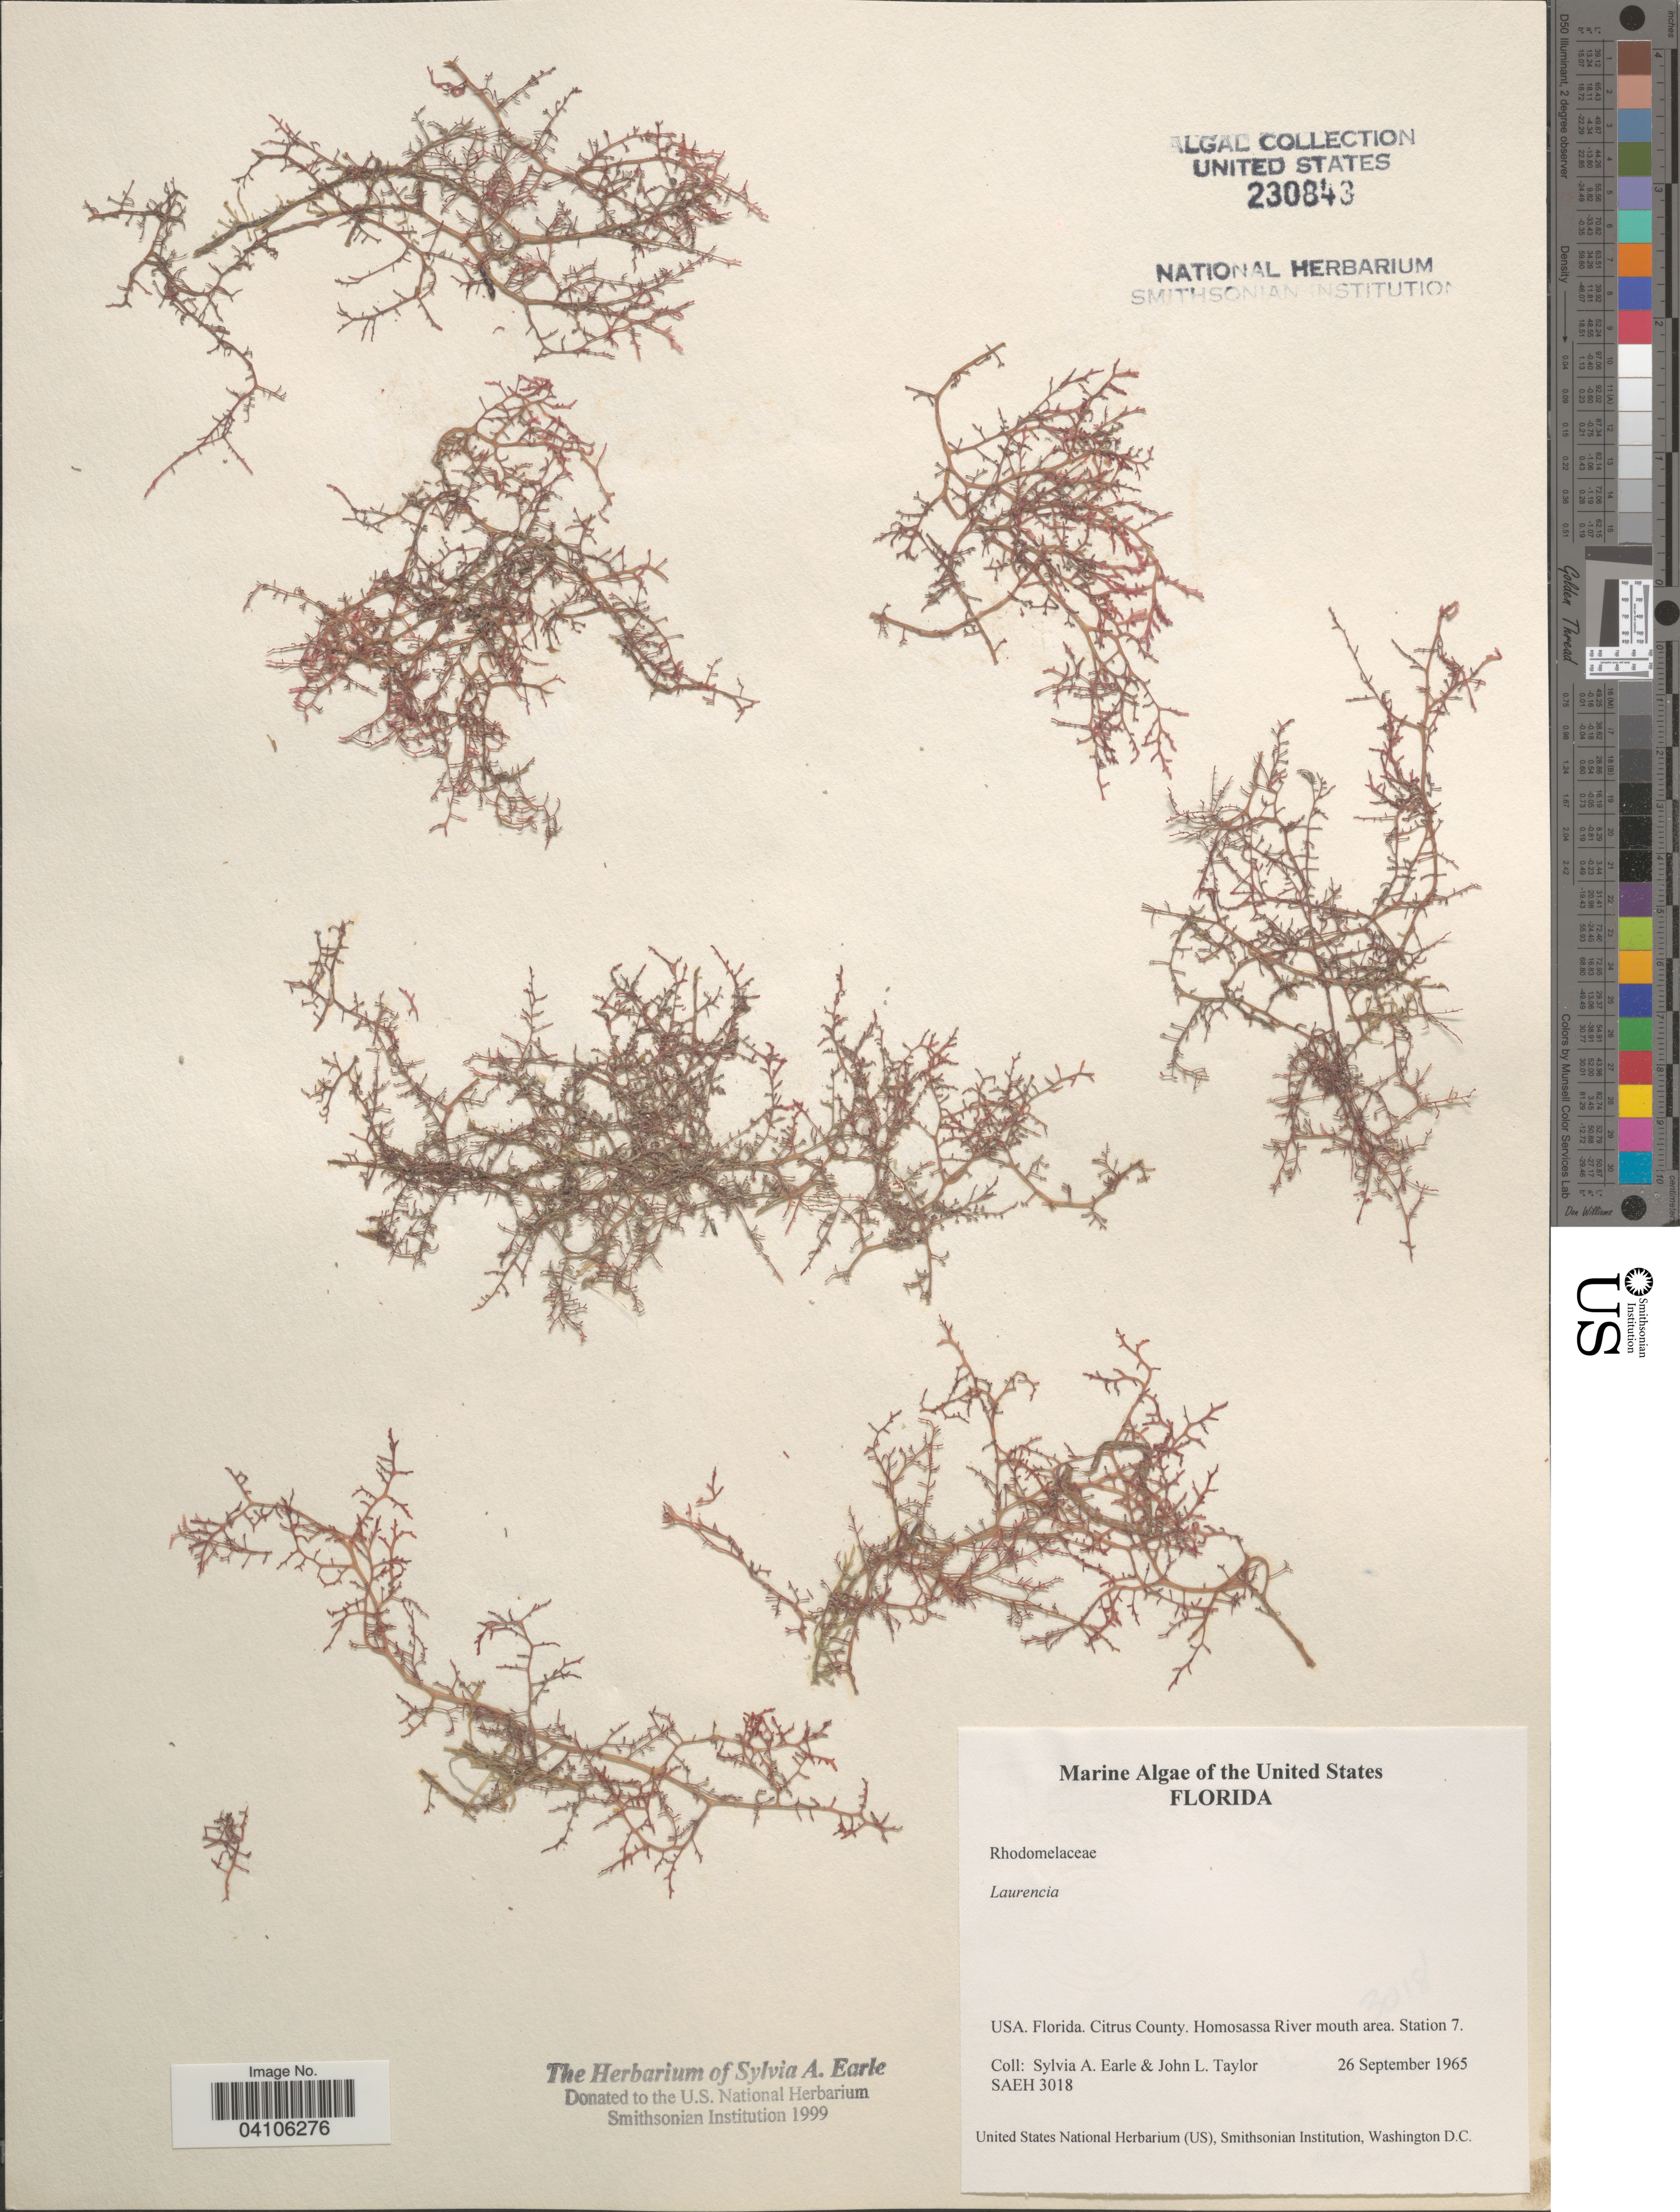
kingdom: Plantae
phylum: Rhodophyta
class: Florideophyceae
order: Ceramiales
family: Rhodomelaceae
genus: Laurencia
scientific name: Laurencia sp.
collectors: S. A. Earle & J. L. Taylor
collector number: SAEH3018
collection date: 1965-09-26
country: United States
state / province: Florida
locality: Citrus County. Homosassa River mouth area. Station 7.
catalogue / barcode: US 230843